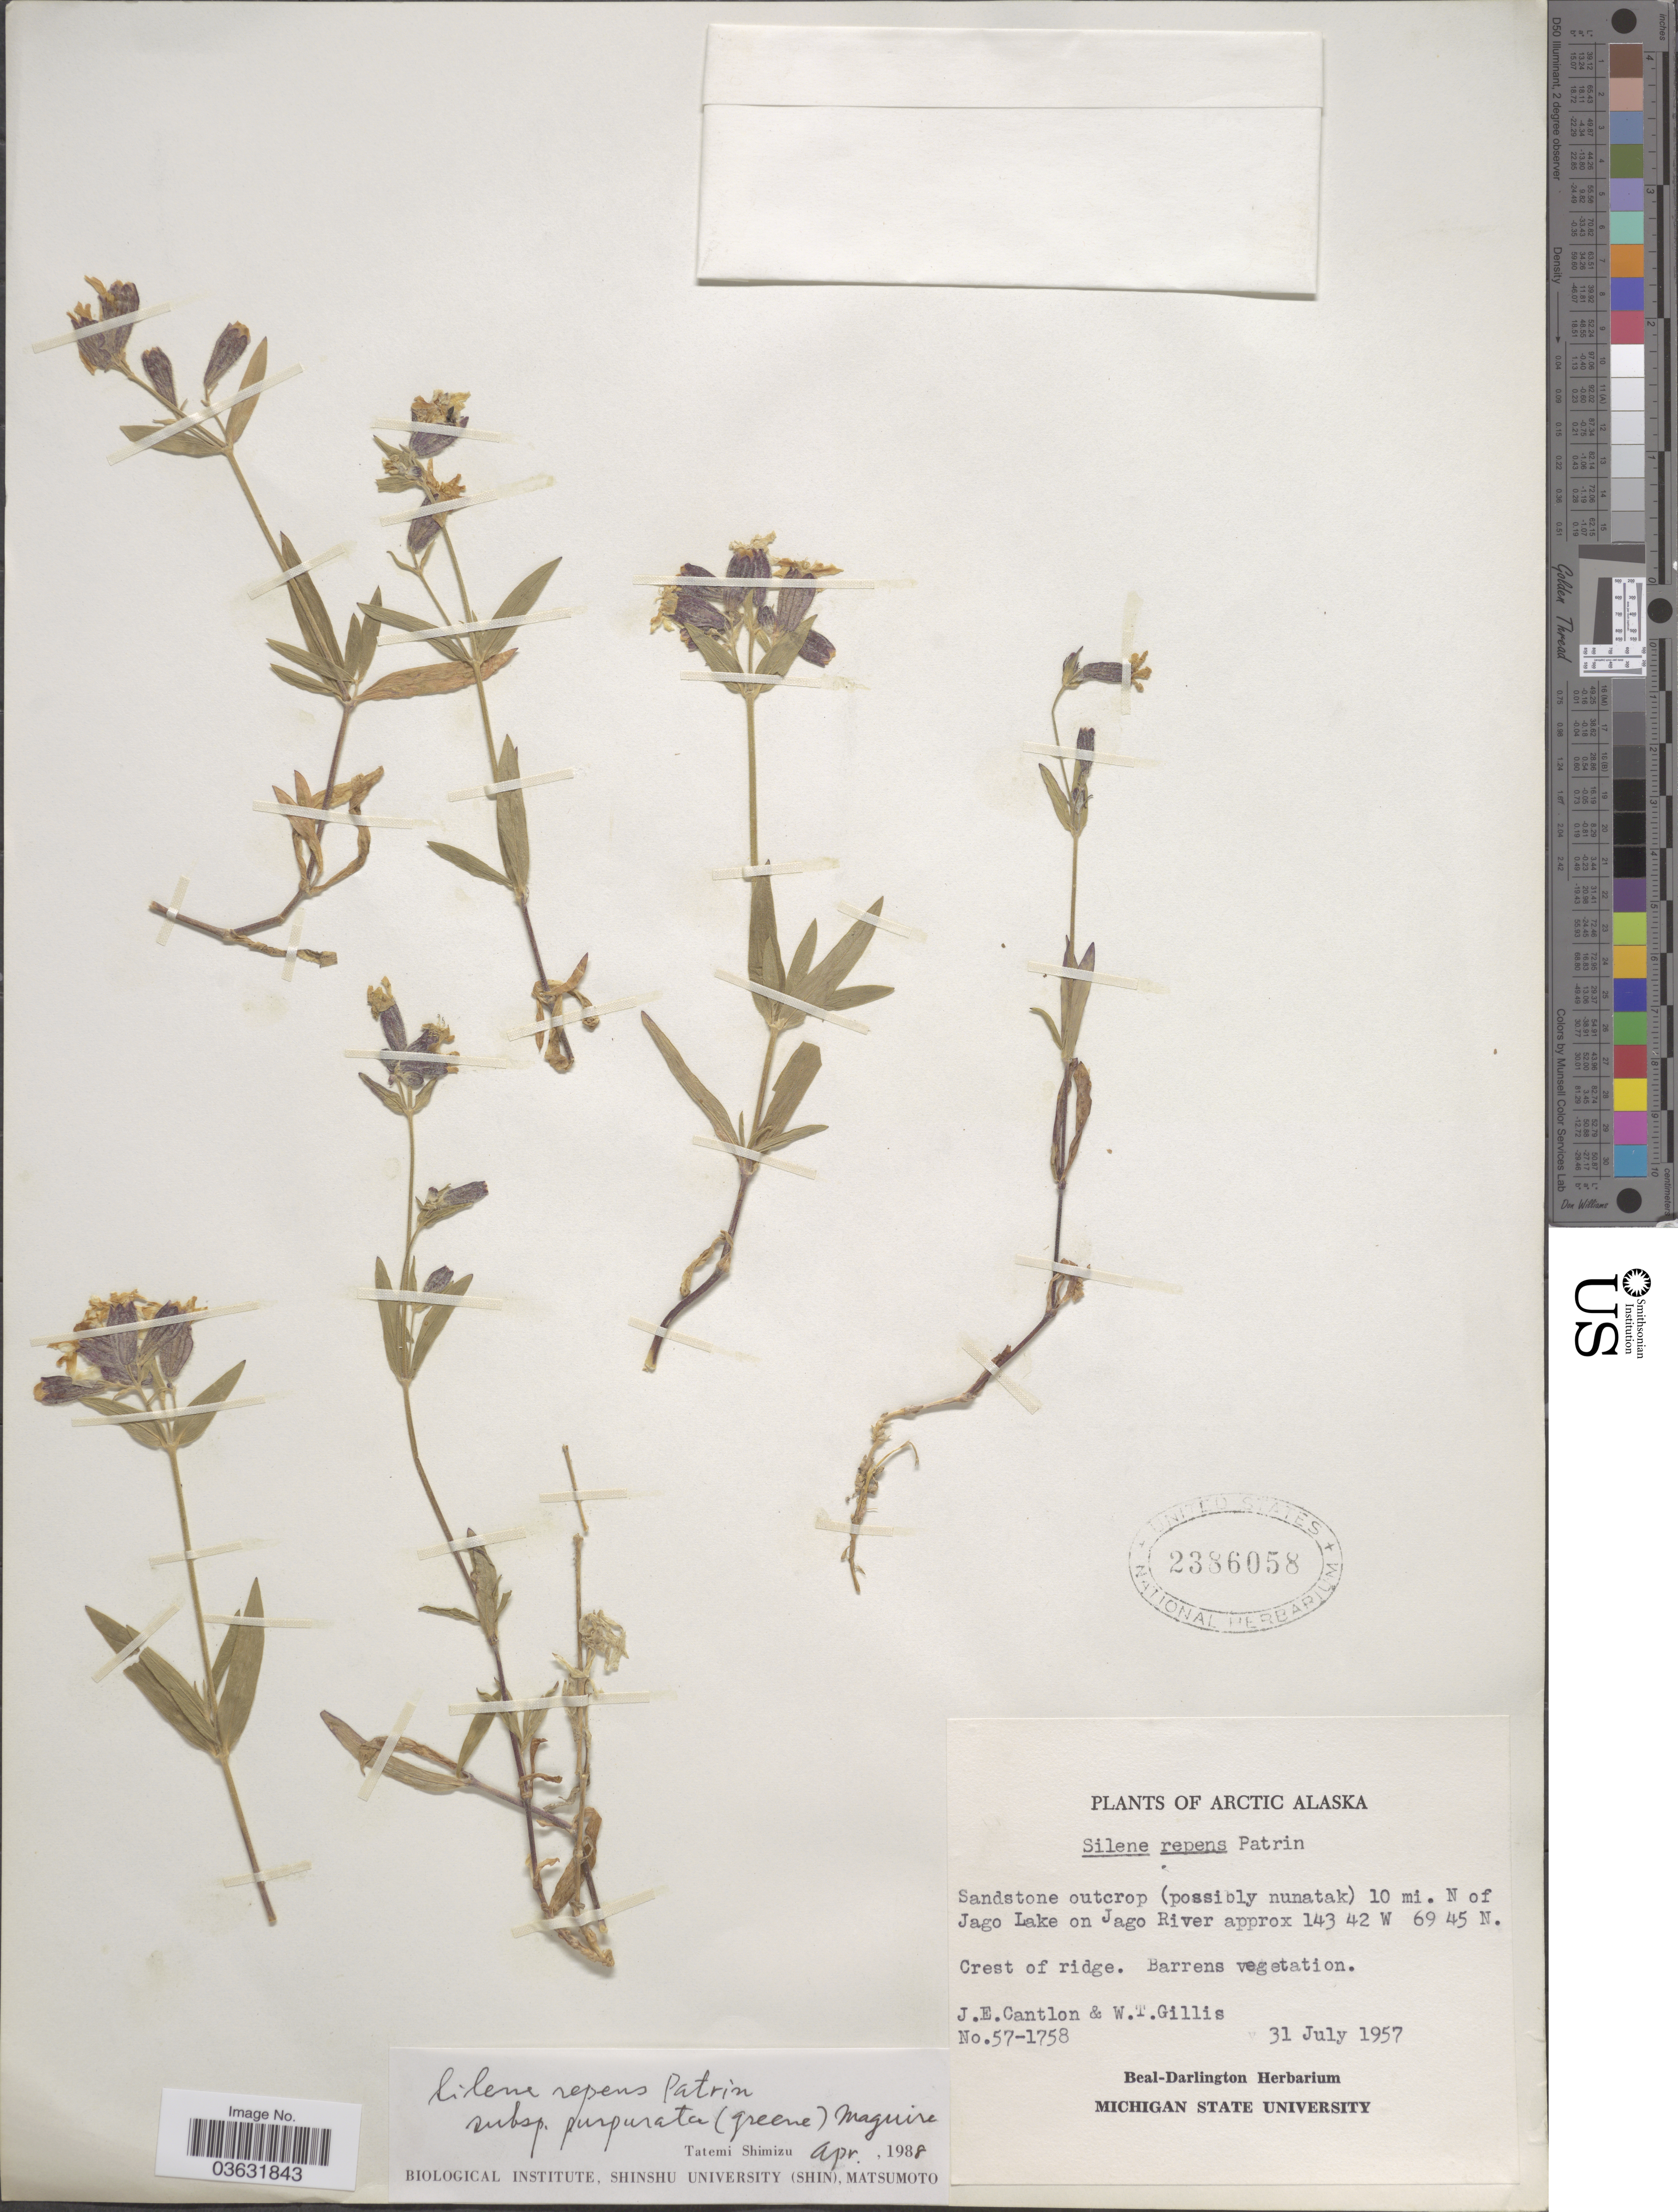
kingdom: Plantae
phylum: Tracheophyta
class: Magnoliopsida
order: Caryophyllales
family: Caryophyllaceae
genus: Silene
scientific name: Silene repens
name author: Patrin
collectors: J. Cantlon & W. T. Gillis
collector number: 57-1758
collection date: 1957-07-31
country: United States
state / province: Alaska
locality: Arctic Alaska. Sandstone outcrop (possiblu nunatak) 10 mi. N of Jago Lake on Jago River.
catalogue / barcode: US 2386058